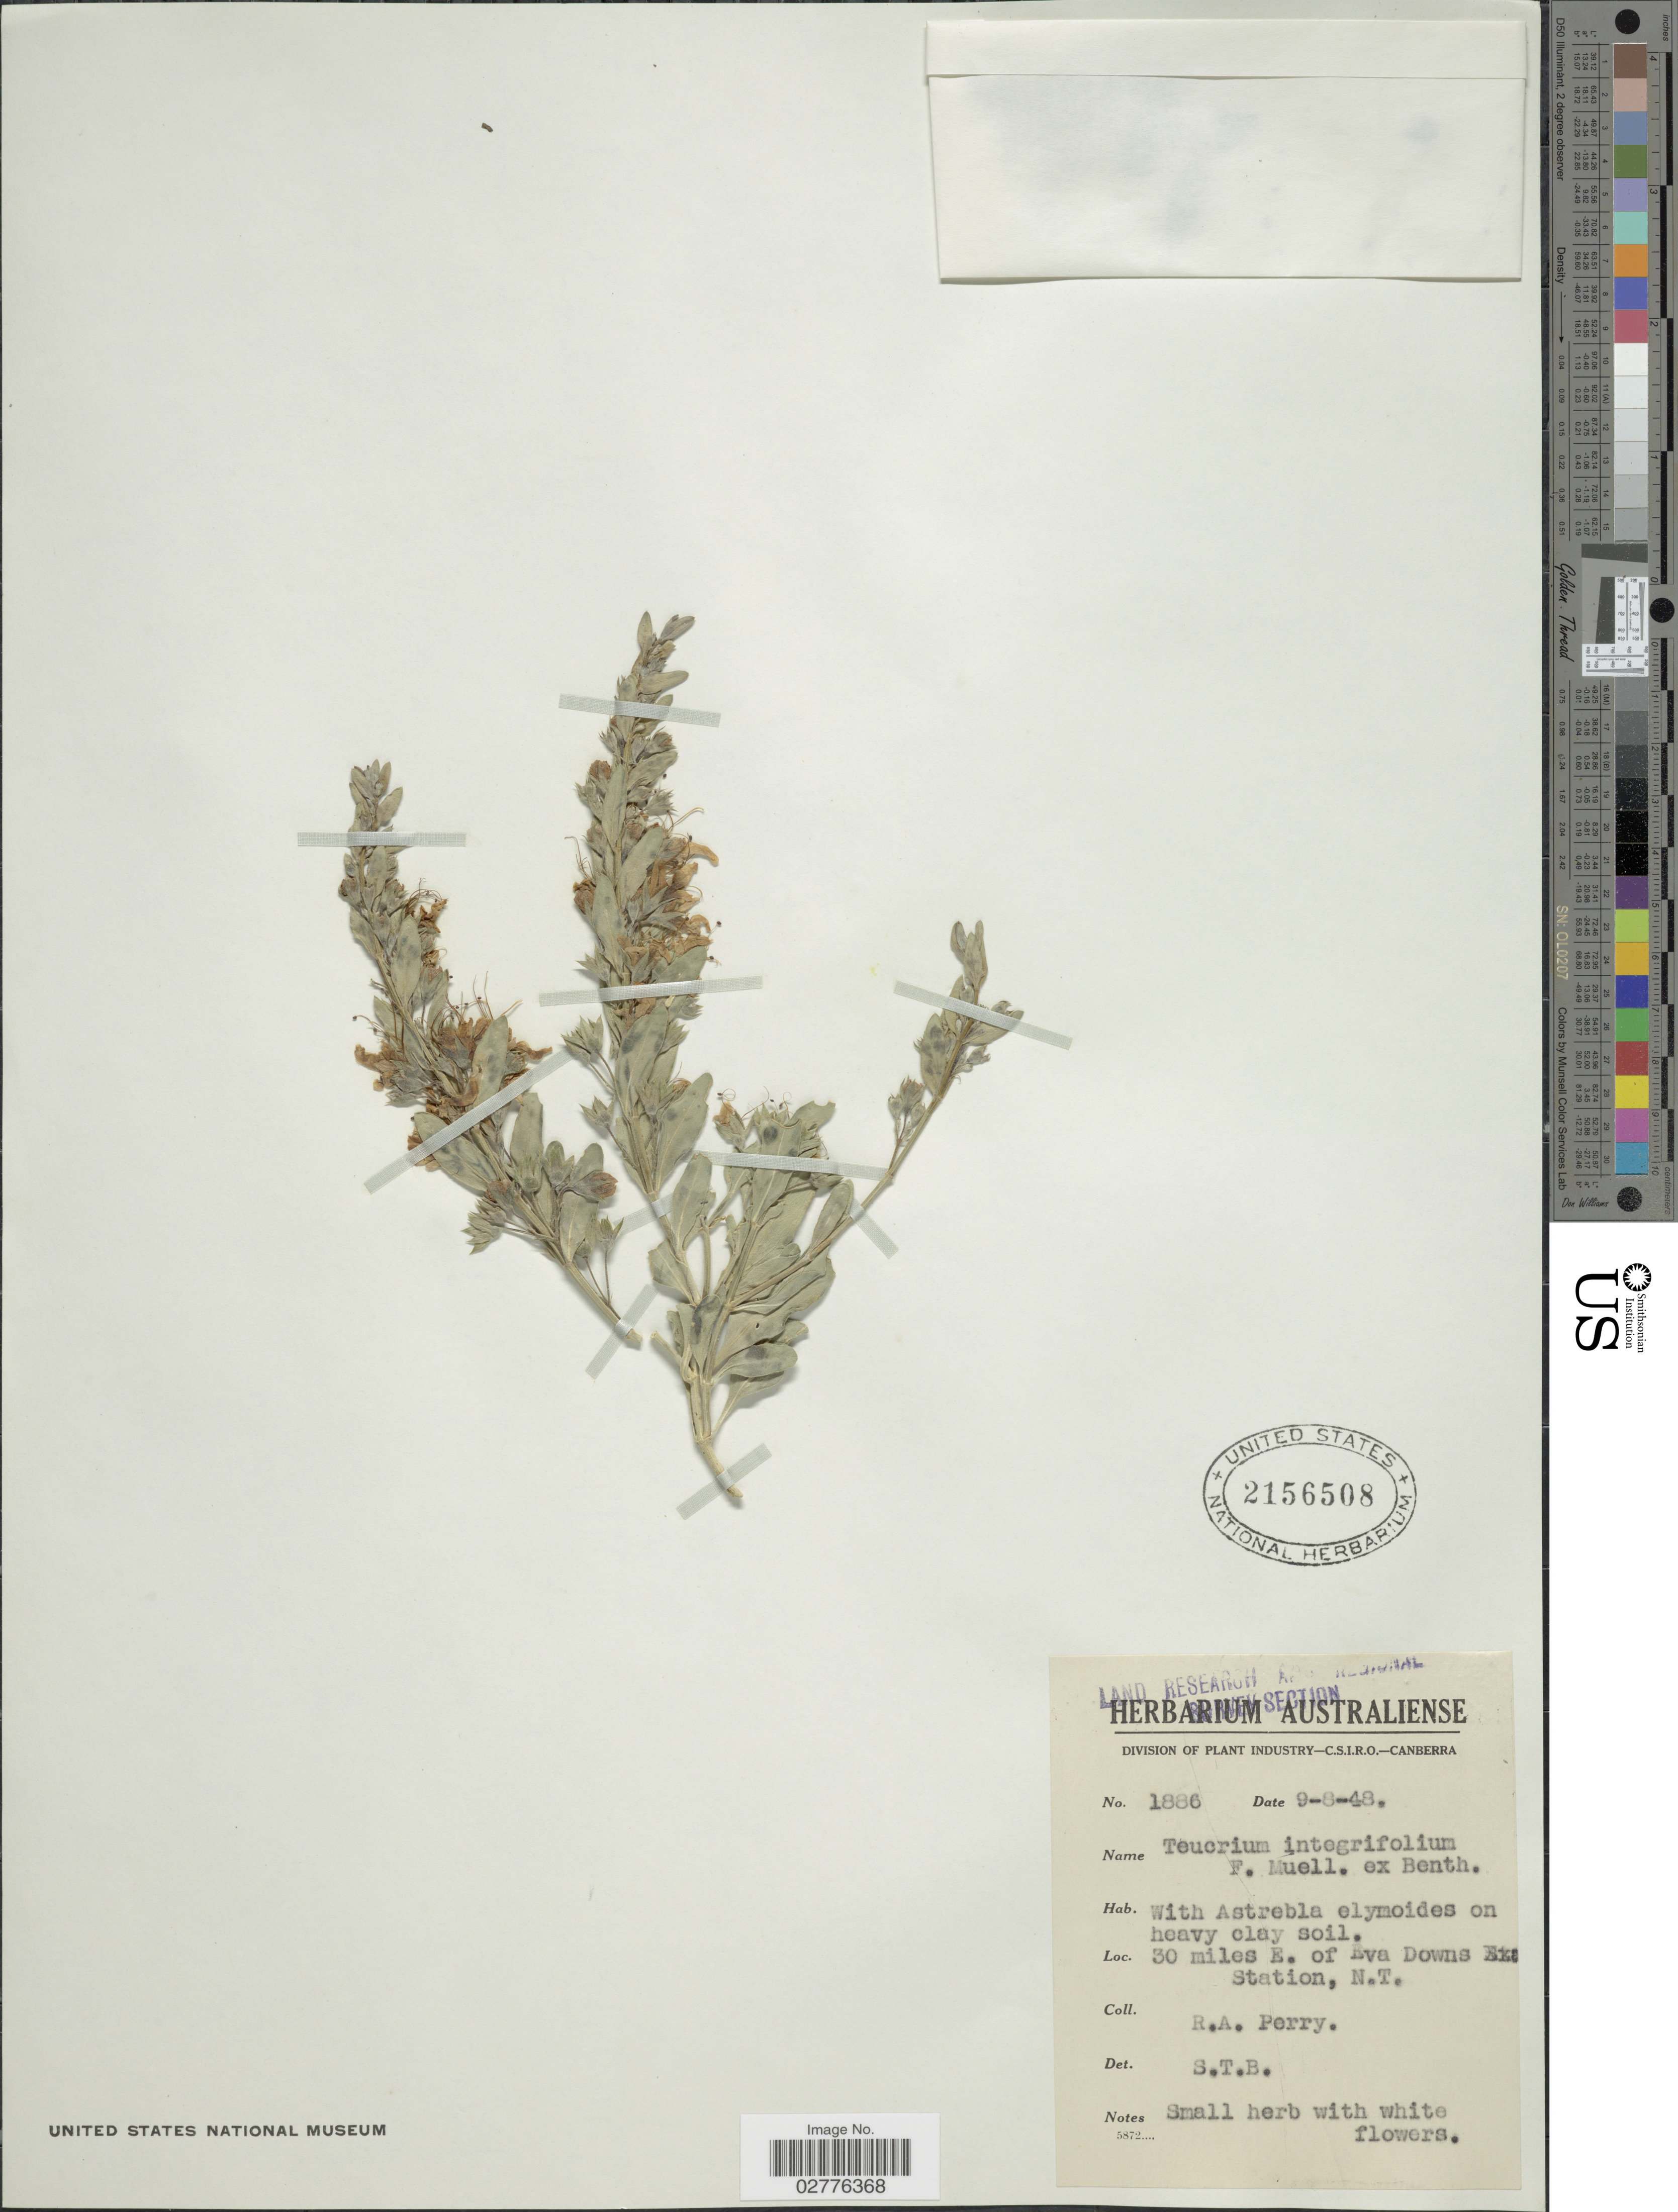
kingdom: Plantae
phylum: Tracheophyta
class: Magnoliopsida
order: Lamiales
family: Lamiaceae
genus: Teucrium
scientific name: Teucrium integrifolium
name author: Benth.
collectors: Perry, R. A.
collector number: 1886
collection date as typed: Transcribed d/m/y: 9/8/48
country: Australia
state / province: Northern Territory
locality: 30 miles E. of Eva Downs Station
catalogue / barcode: US 2156508